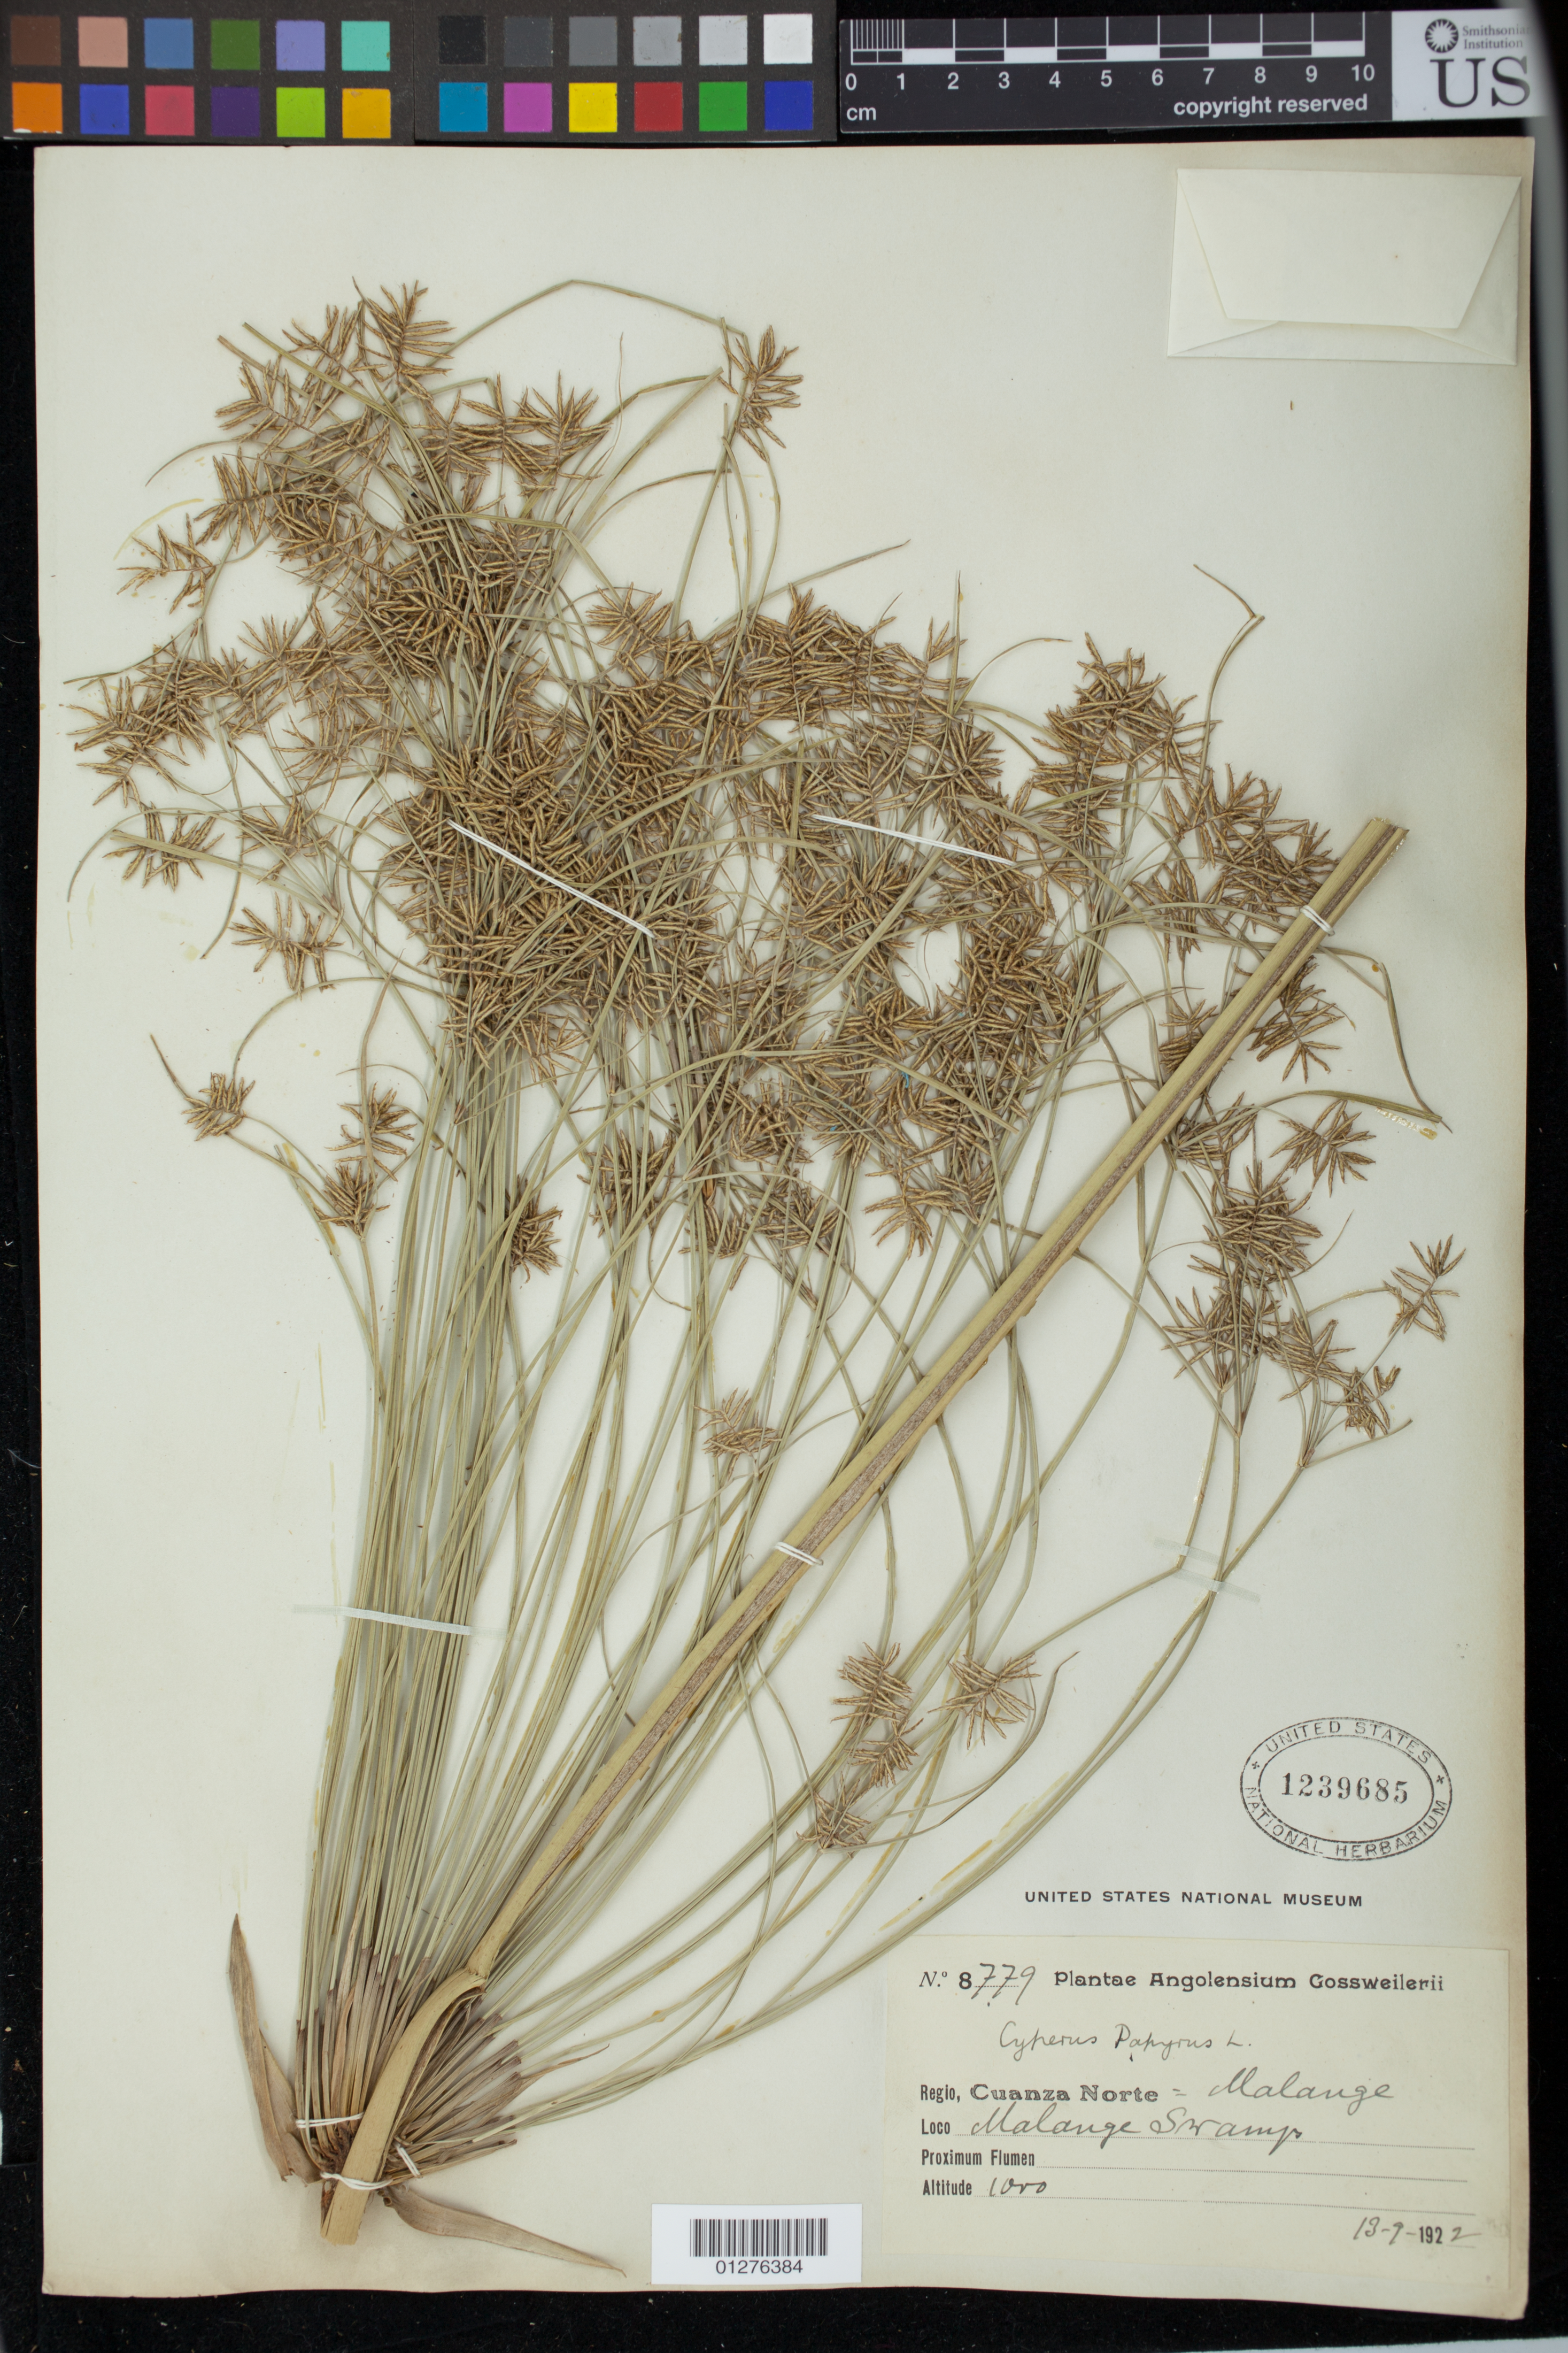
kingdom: Plantae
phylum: Tracheophyta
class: Liliopsida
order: Poales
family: Cyperaceae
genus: Cyperus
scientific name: Cyperus papyrus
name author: L.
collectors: J. Gossweiler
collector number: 8779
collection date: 1922-09-13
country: Angola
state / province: Cuanza Norte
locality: Malange Swamps.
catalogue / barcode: US 1239685